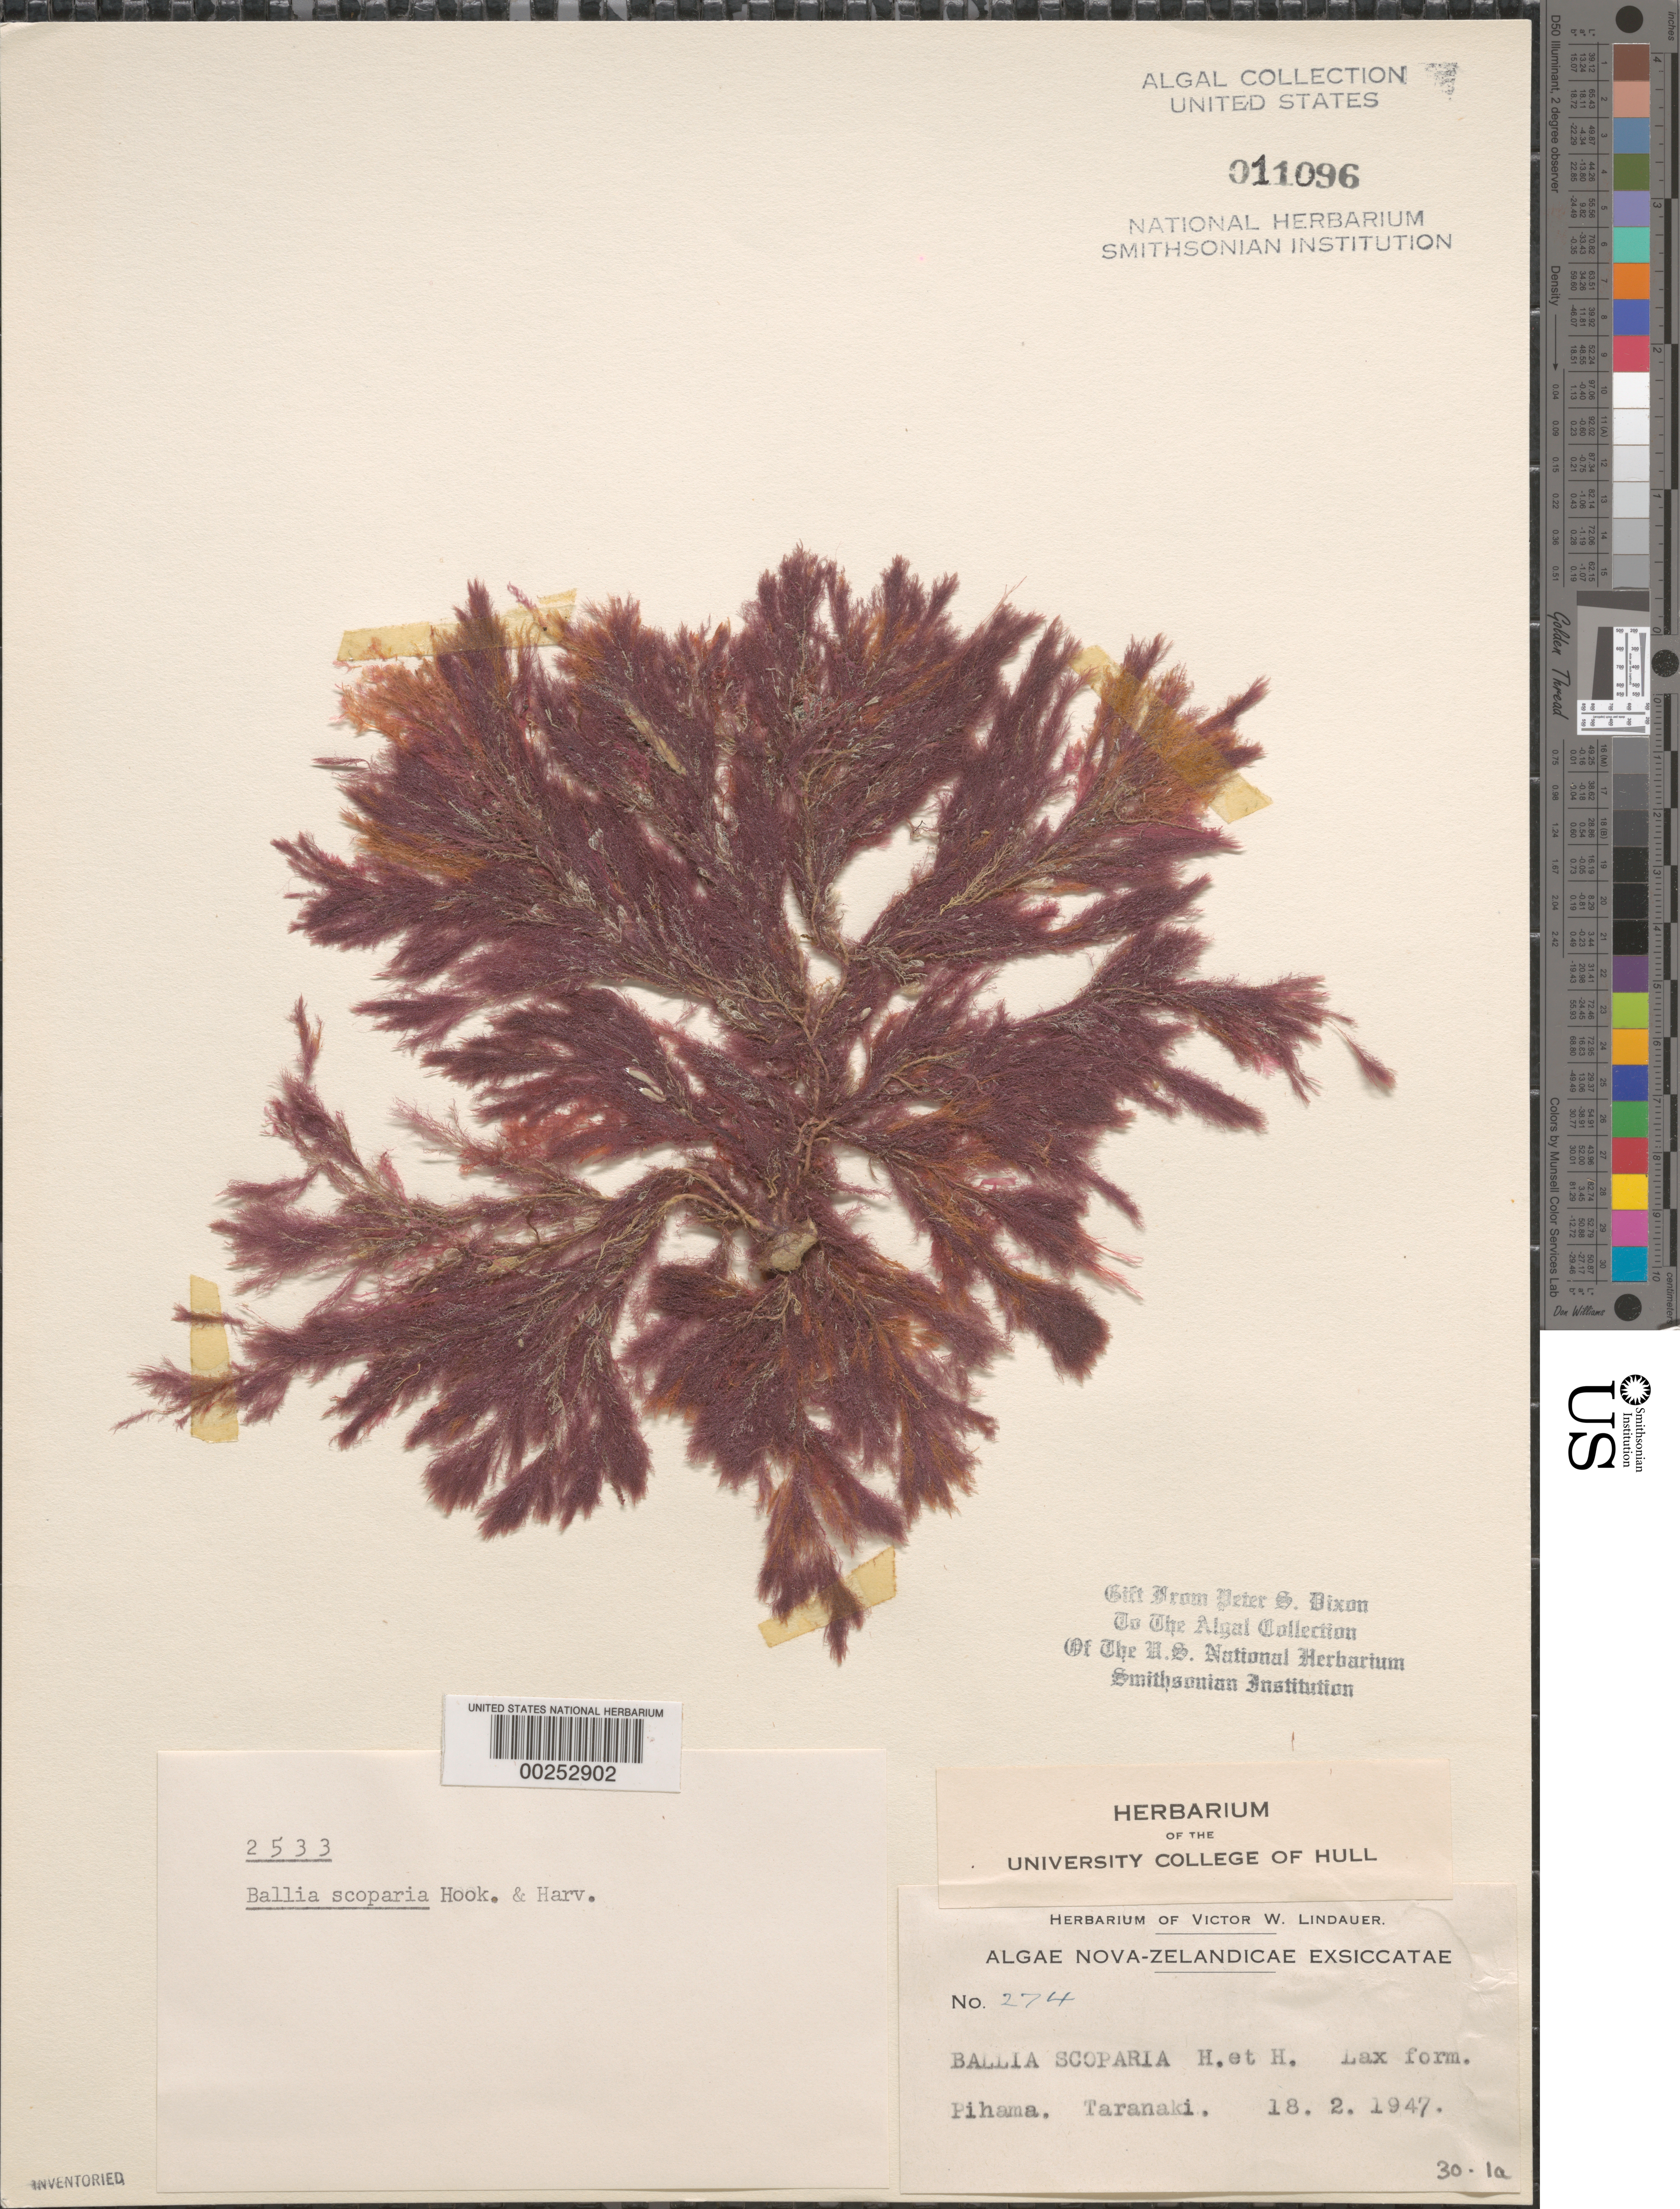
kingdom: Plantae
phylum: Rhodophyta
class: Florideophyceae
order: Palmariales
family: Rhodothamniellaceae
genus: Camontagnea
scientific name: Camontagnea oxyclada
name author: (Mont.) Pujals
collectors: V. Lindauer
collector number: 274 & PSD 2533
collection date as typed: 18 Feb 1947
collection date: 1947-02-18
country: New Zealand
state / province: Taranaki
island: North Island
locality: Pihama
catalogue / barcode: US 11096